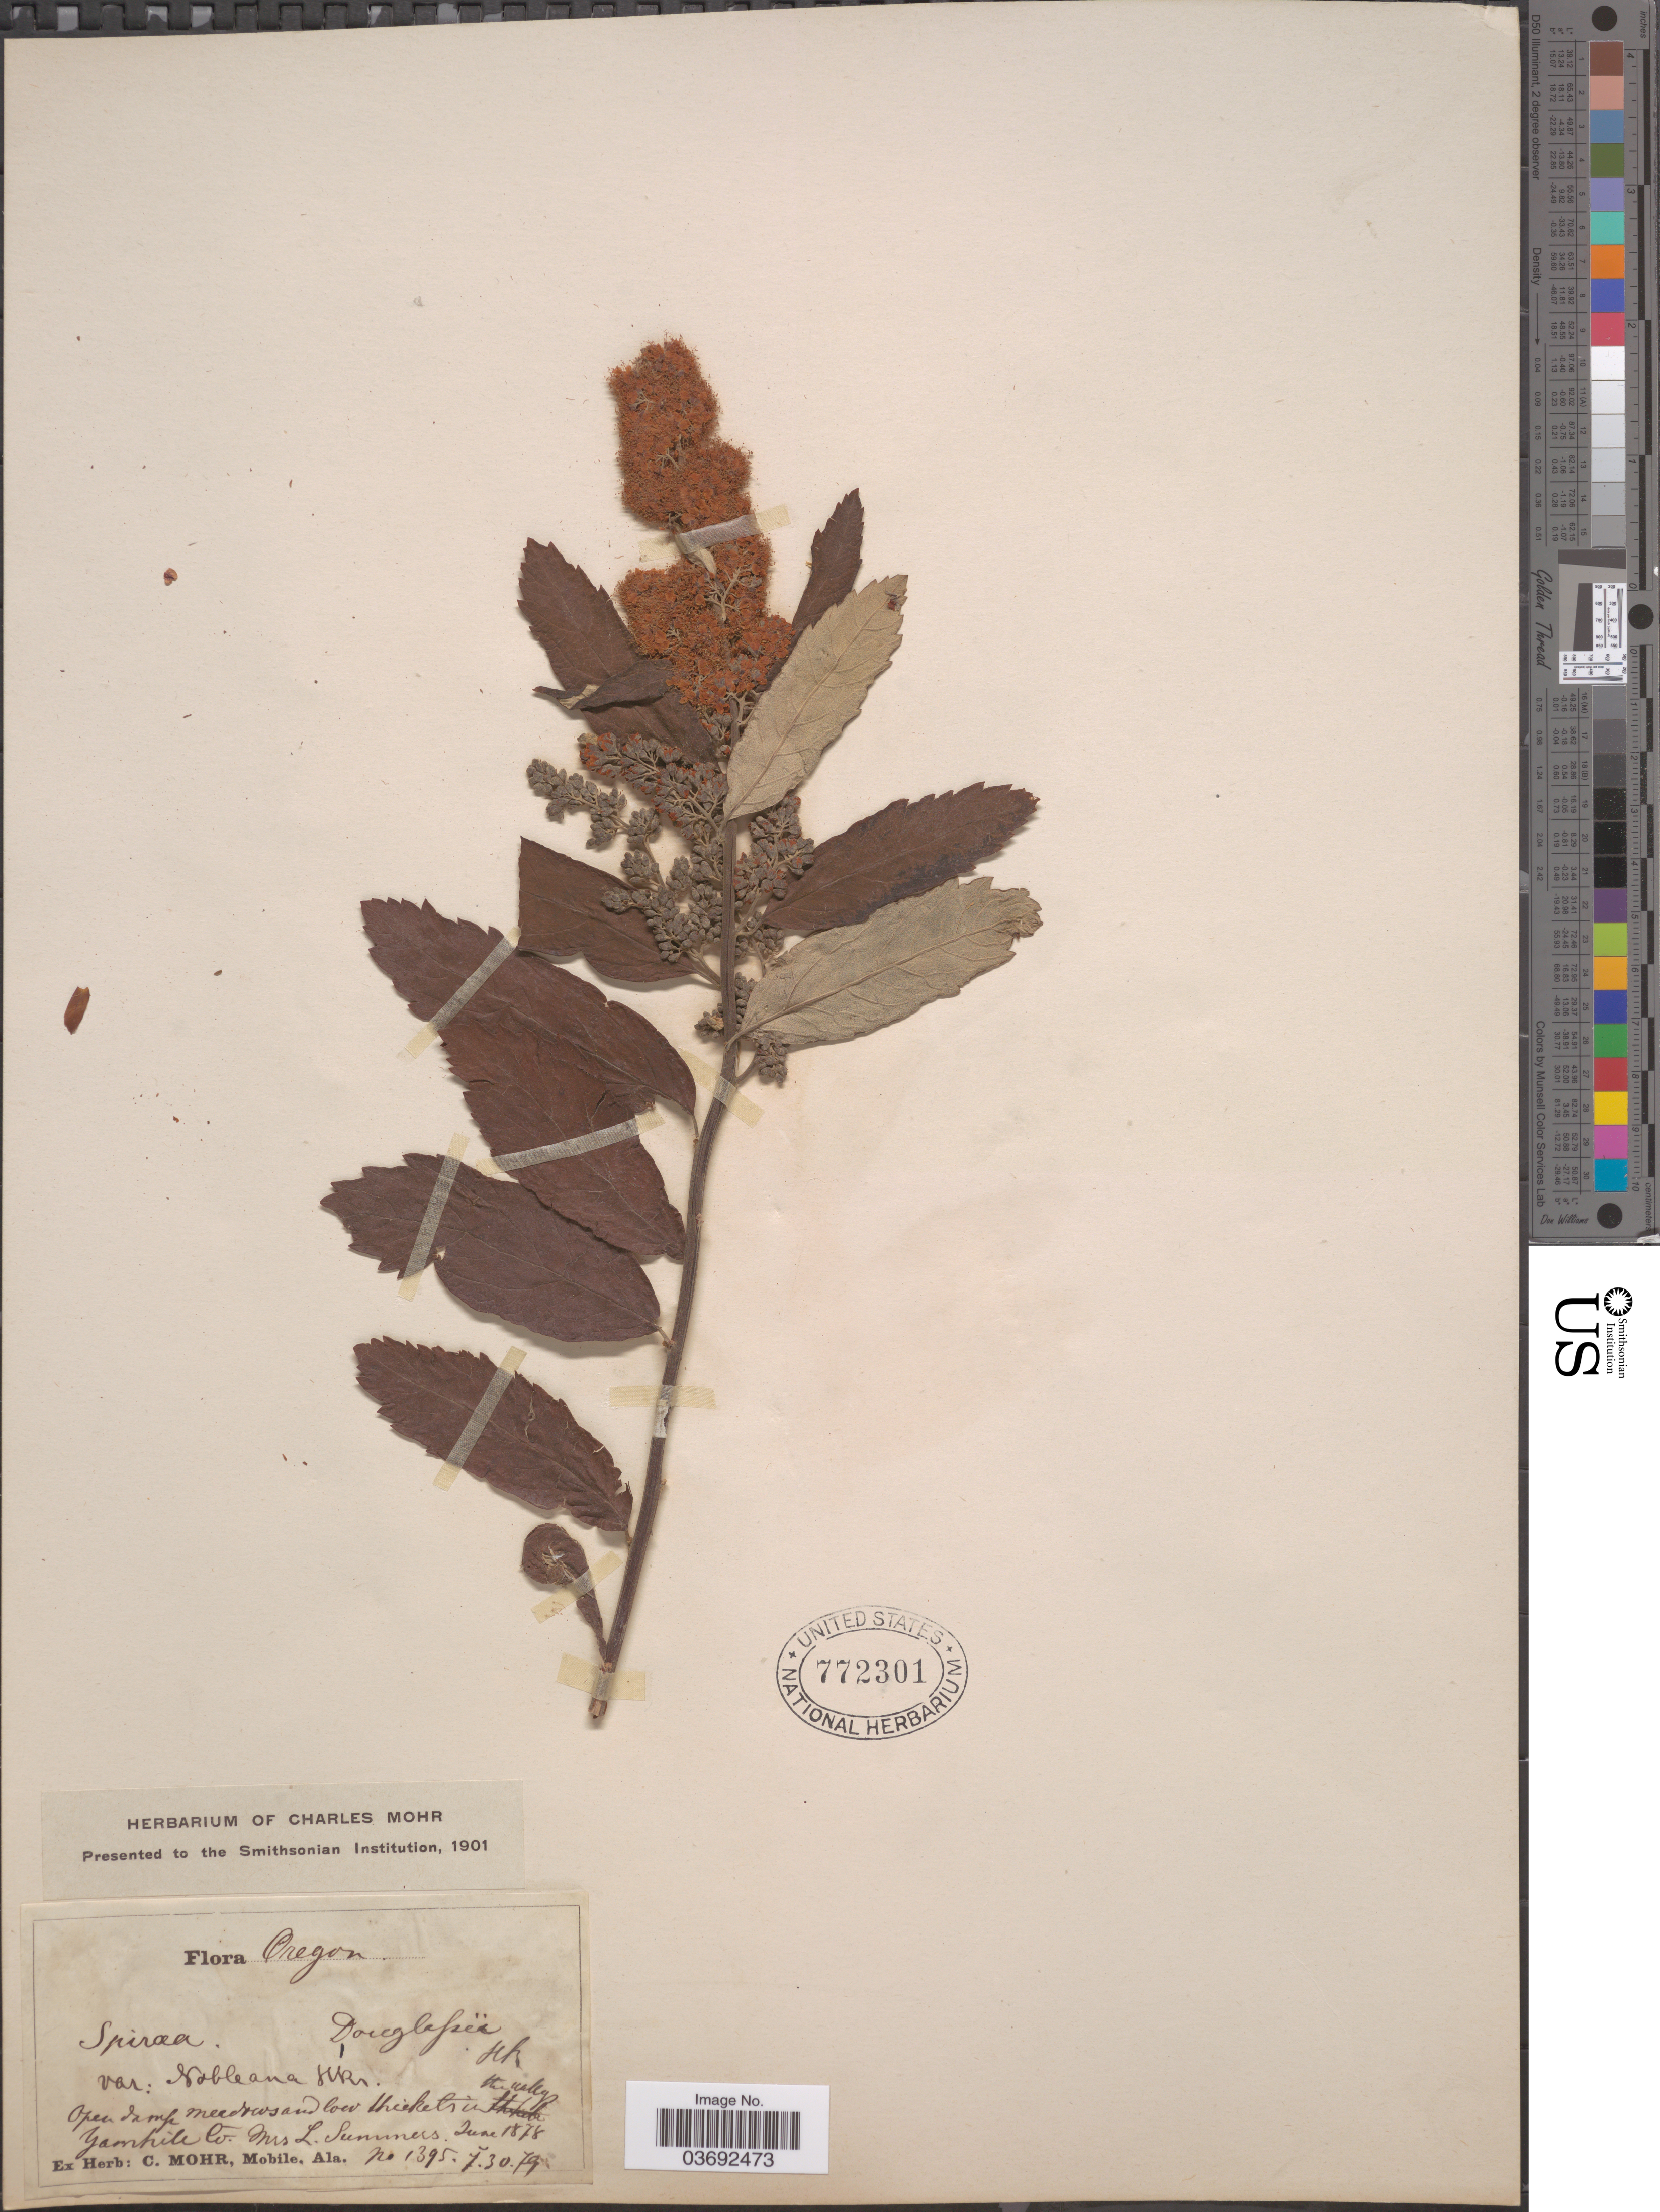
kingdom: Plantae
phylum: Tracheophyta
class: Magnoliopsida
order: Rosales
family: Rosaceae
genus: Spiraea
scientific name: Spiraea douglasii var. menziesii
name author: (Hook.) C. Presl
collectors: L. Summers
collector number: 1395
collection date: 1878-06/1879-07-30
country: United States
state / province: Oregon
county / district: Yamhill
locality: Yamhill Co.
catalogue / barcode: US 772301